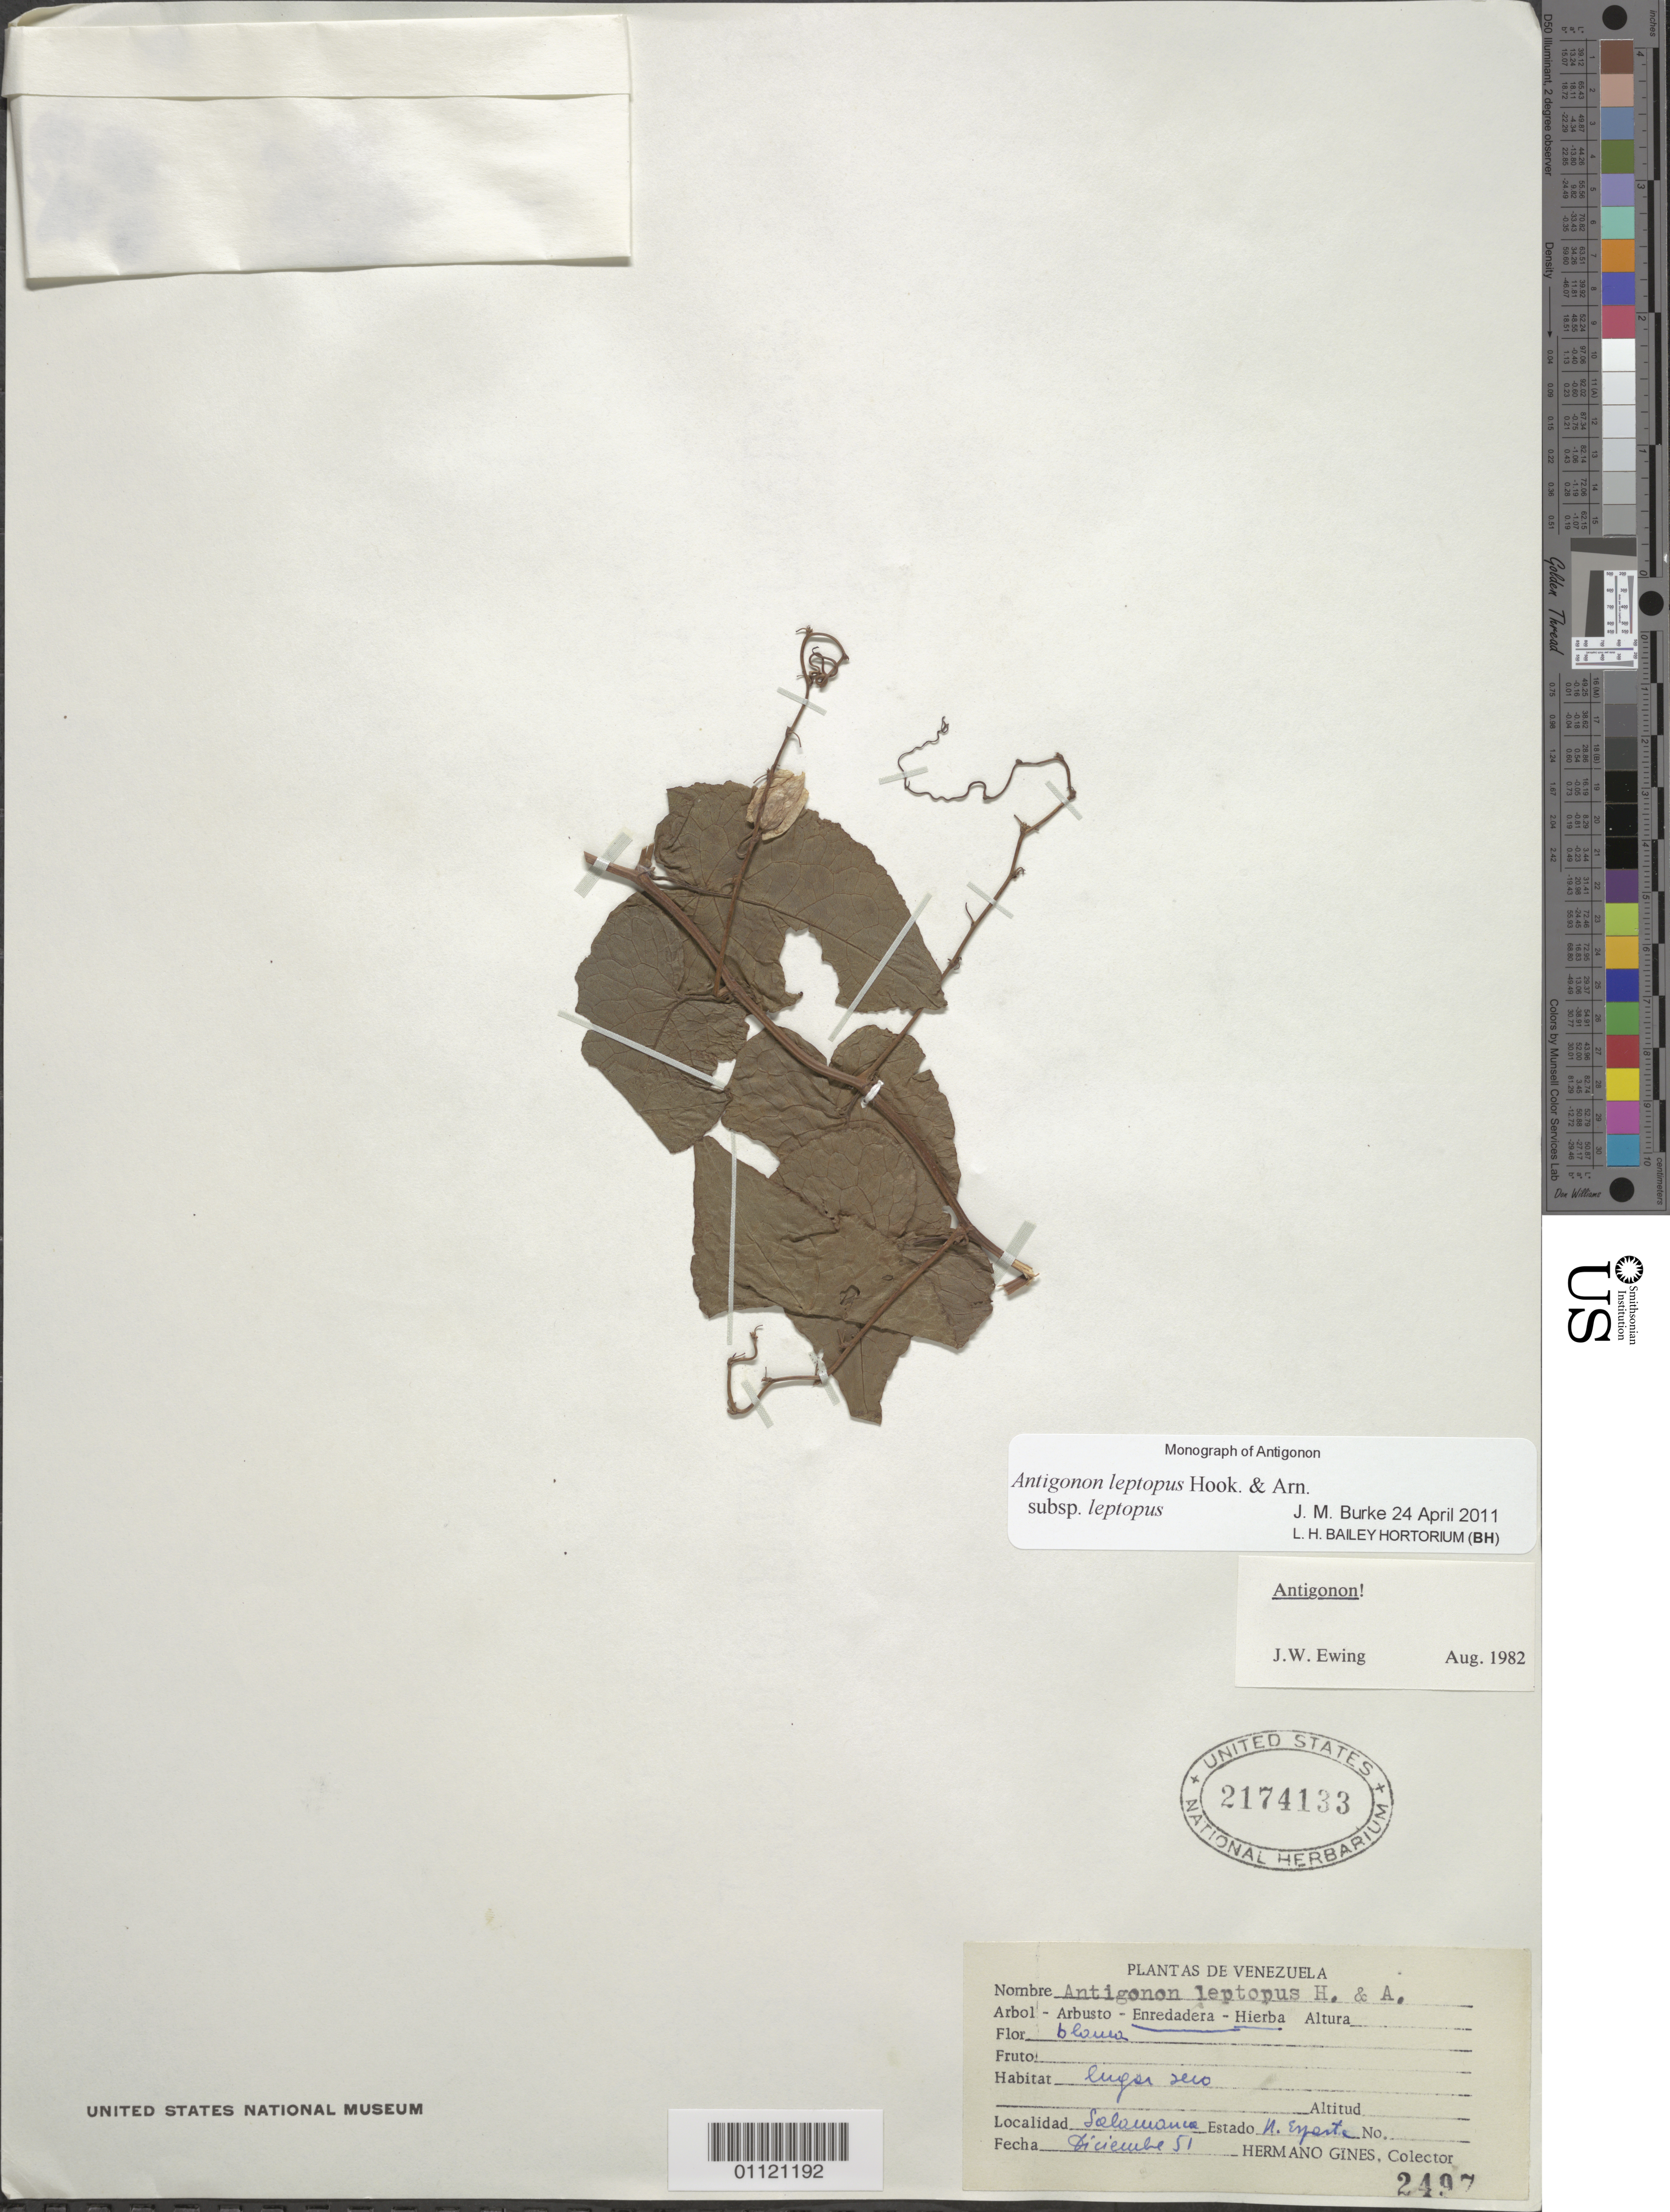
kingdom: Plantae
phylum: Tracheophyta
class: Magnoliopsida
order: Caryophyllales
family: Polygonaceae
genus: Antigonon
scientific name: Antigonon leptopus subsp. leptopus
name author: Hook. & Arn.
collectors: Bro. Gines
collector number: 2497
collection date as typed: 01 Dec 1951 to 31 Dec 1951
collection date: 1951-12-01/1951-12-31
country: Venezuela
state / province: Nueva Esparta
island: Margarita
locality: Salamanca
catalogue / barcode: US 2174133